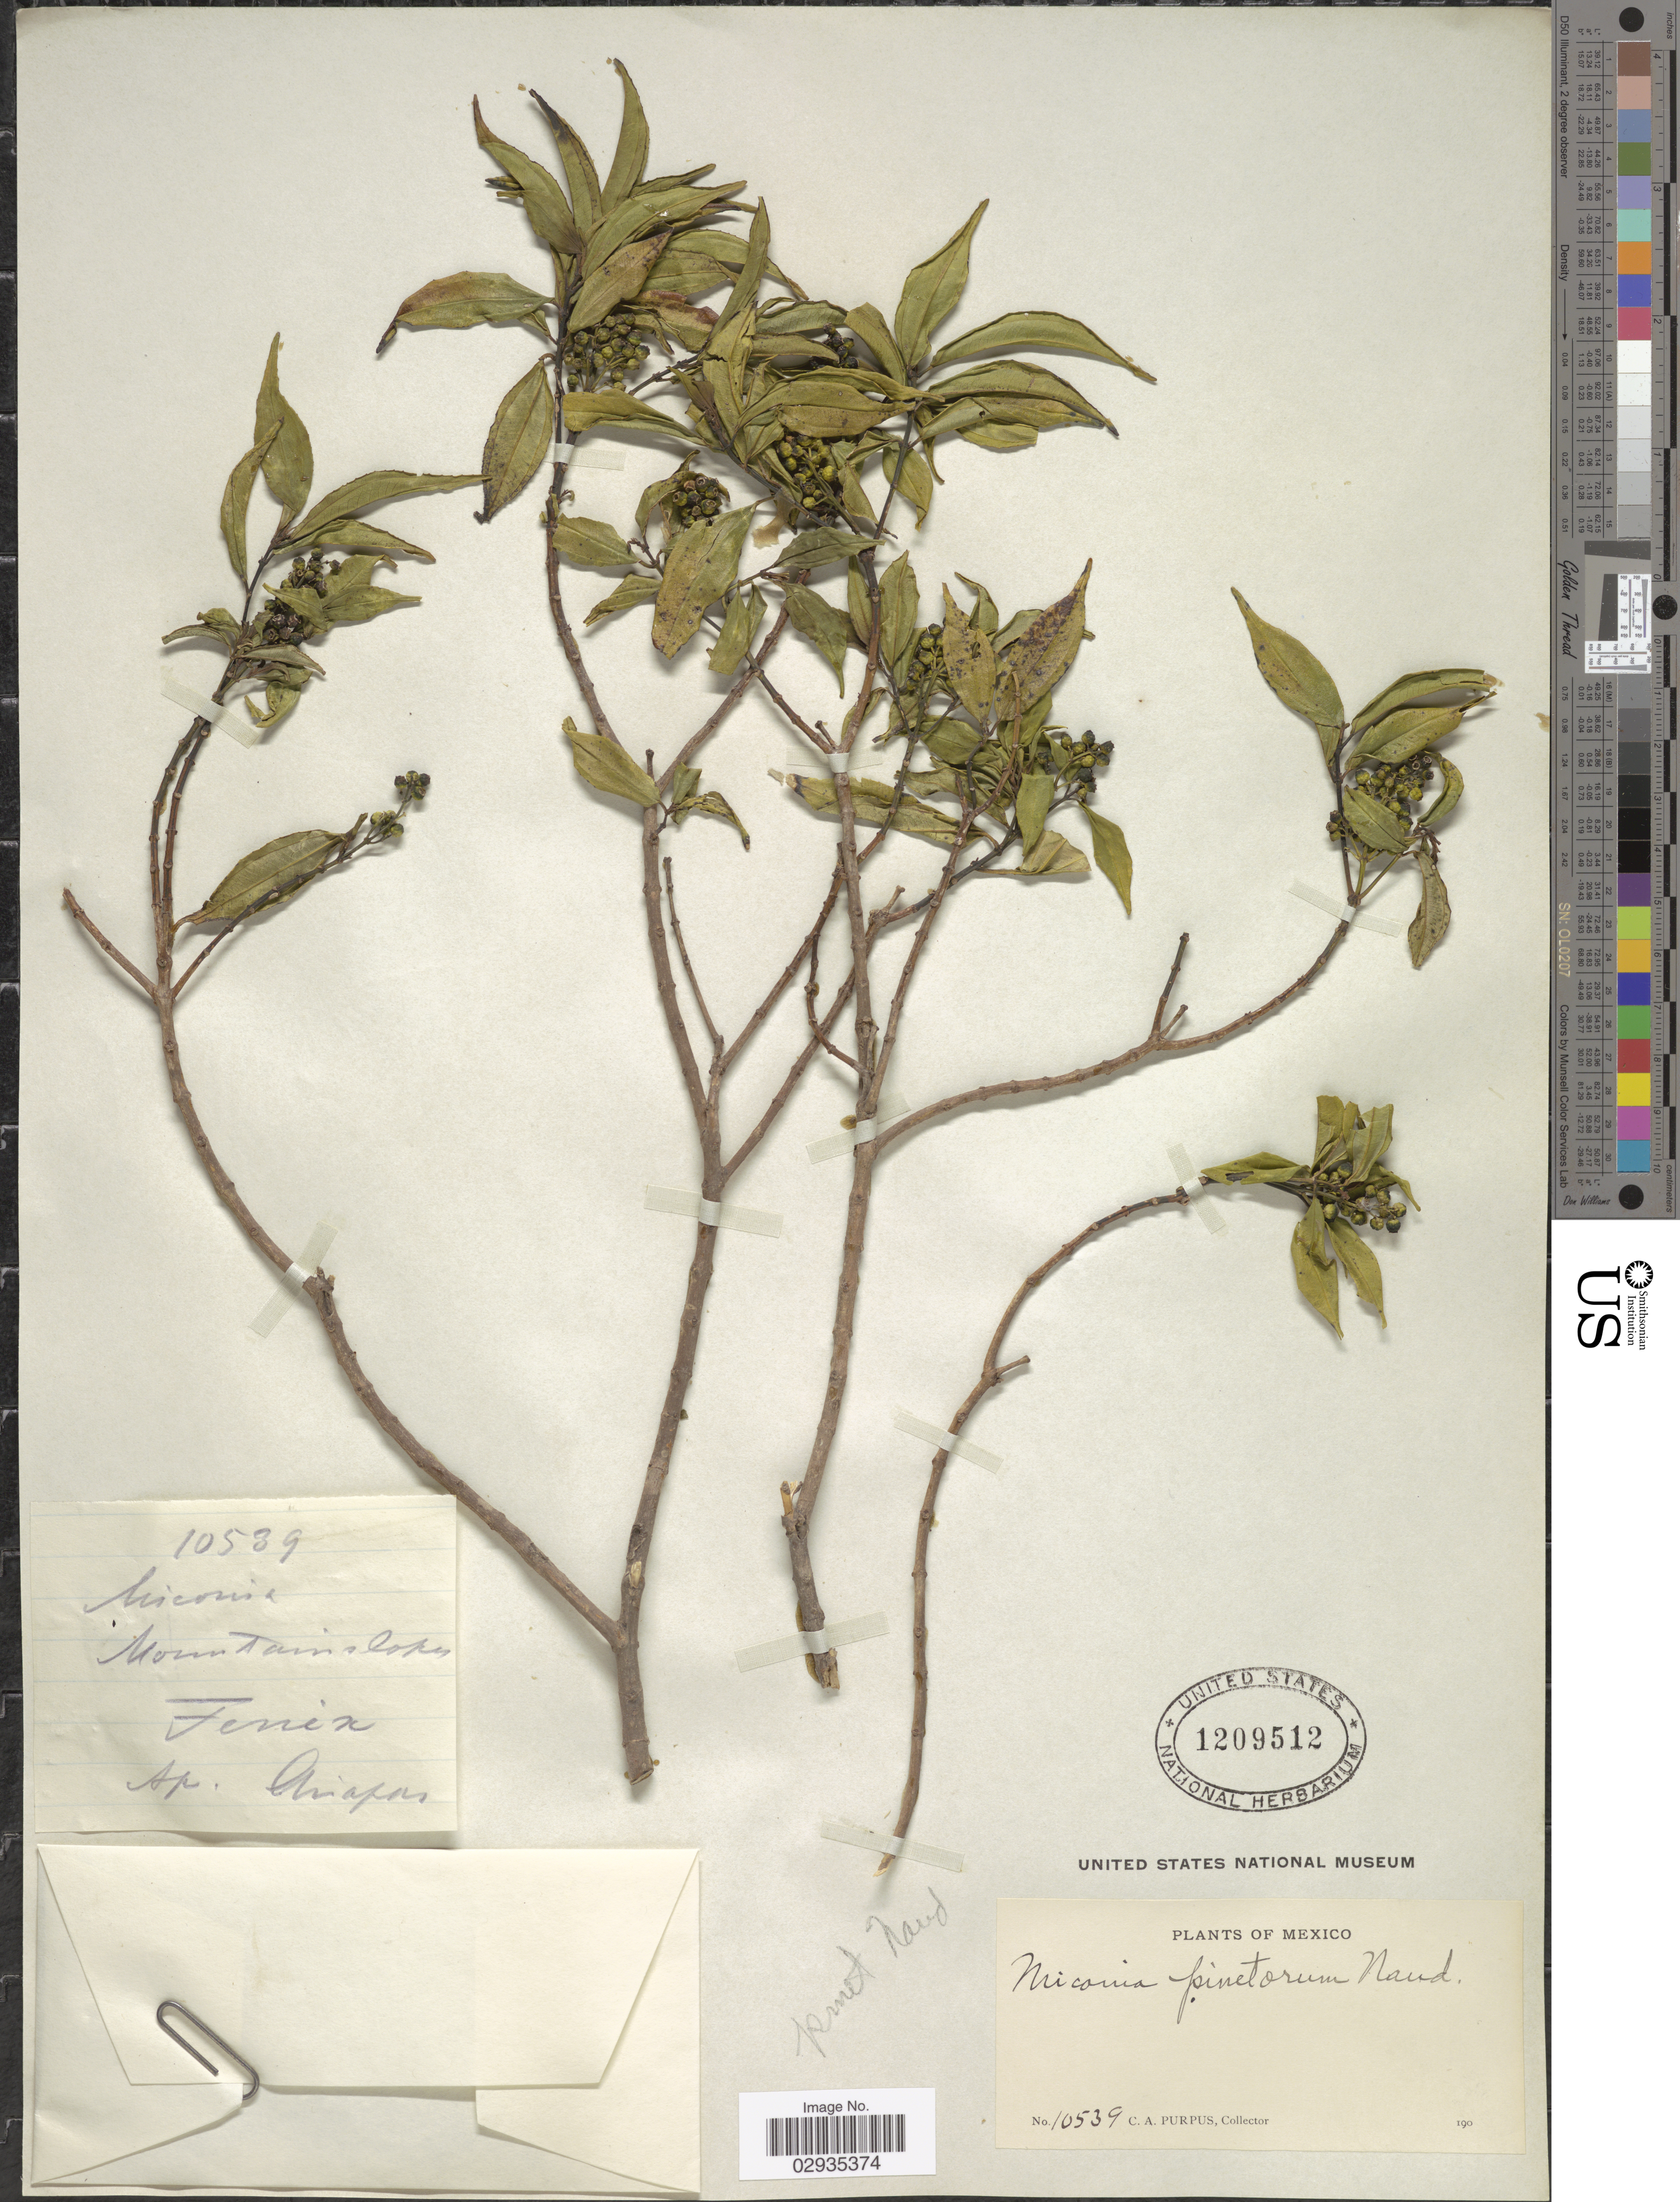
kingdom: Plantae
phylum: Tracheophyta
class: Magnoliopsida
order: Myrtales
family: Melastomataceae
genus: Miconia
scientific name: Miconia pinetorum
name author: Naudin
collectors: C. A. Purpus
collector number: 10539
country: Mexico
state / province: Chiapas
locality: Mountain slopes Fenia.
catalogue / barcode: US 1209512